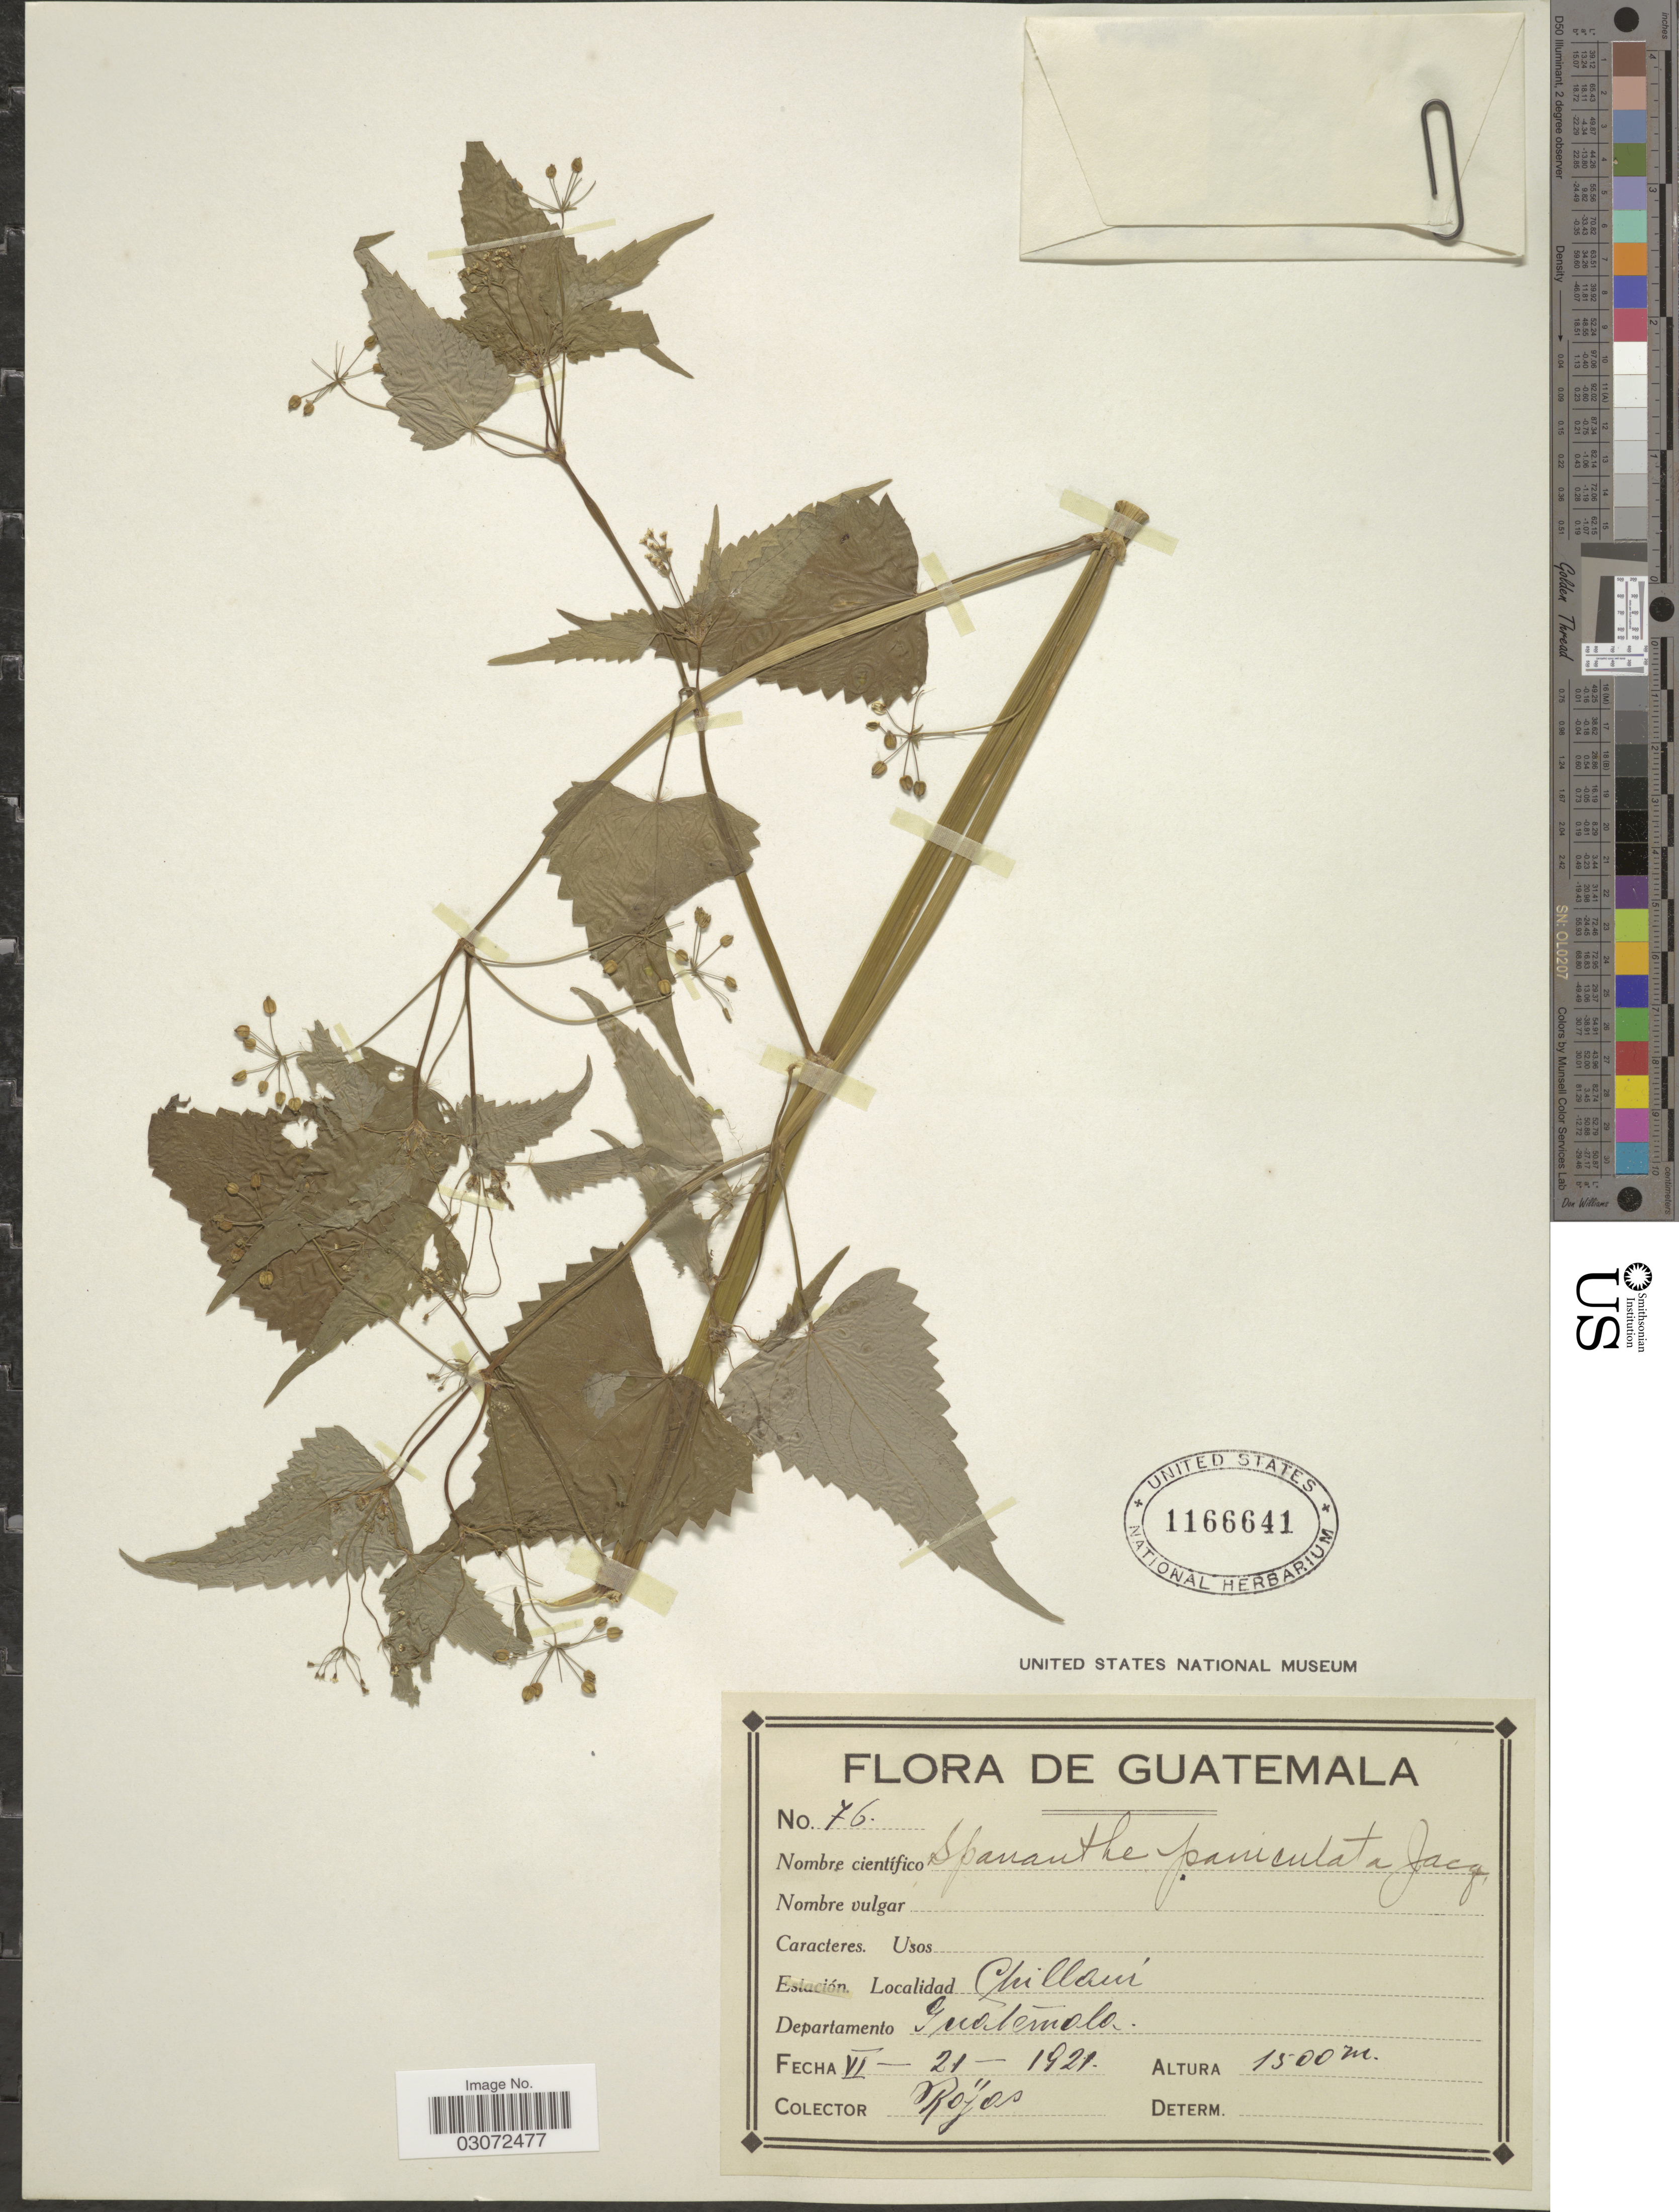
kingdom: Plantae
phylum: Tracheophyta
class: Magnoliopsida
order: Apiales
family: Apiaceae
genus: Spananthe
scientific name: Spananthe paniculata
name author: Jacq.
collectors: Rojas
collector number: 76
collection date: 1921-06-21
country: Guatemala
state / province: Guatemala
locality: Chillam, Departamento Guatemala.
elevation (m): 1500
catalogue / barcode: US 1166641